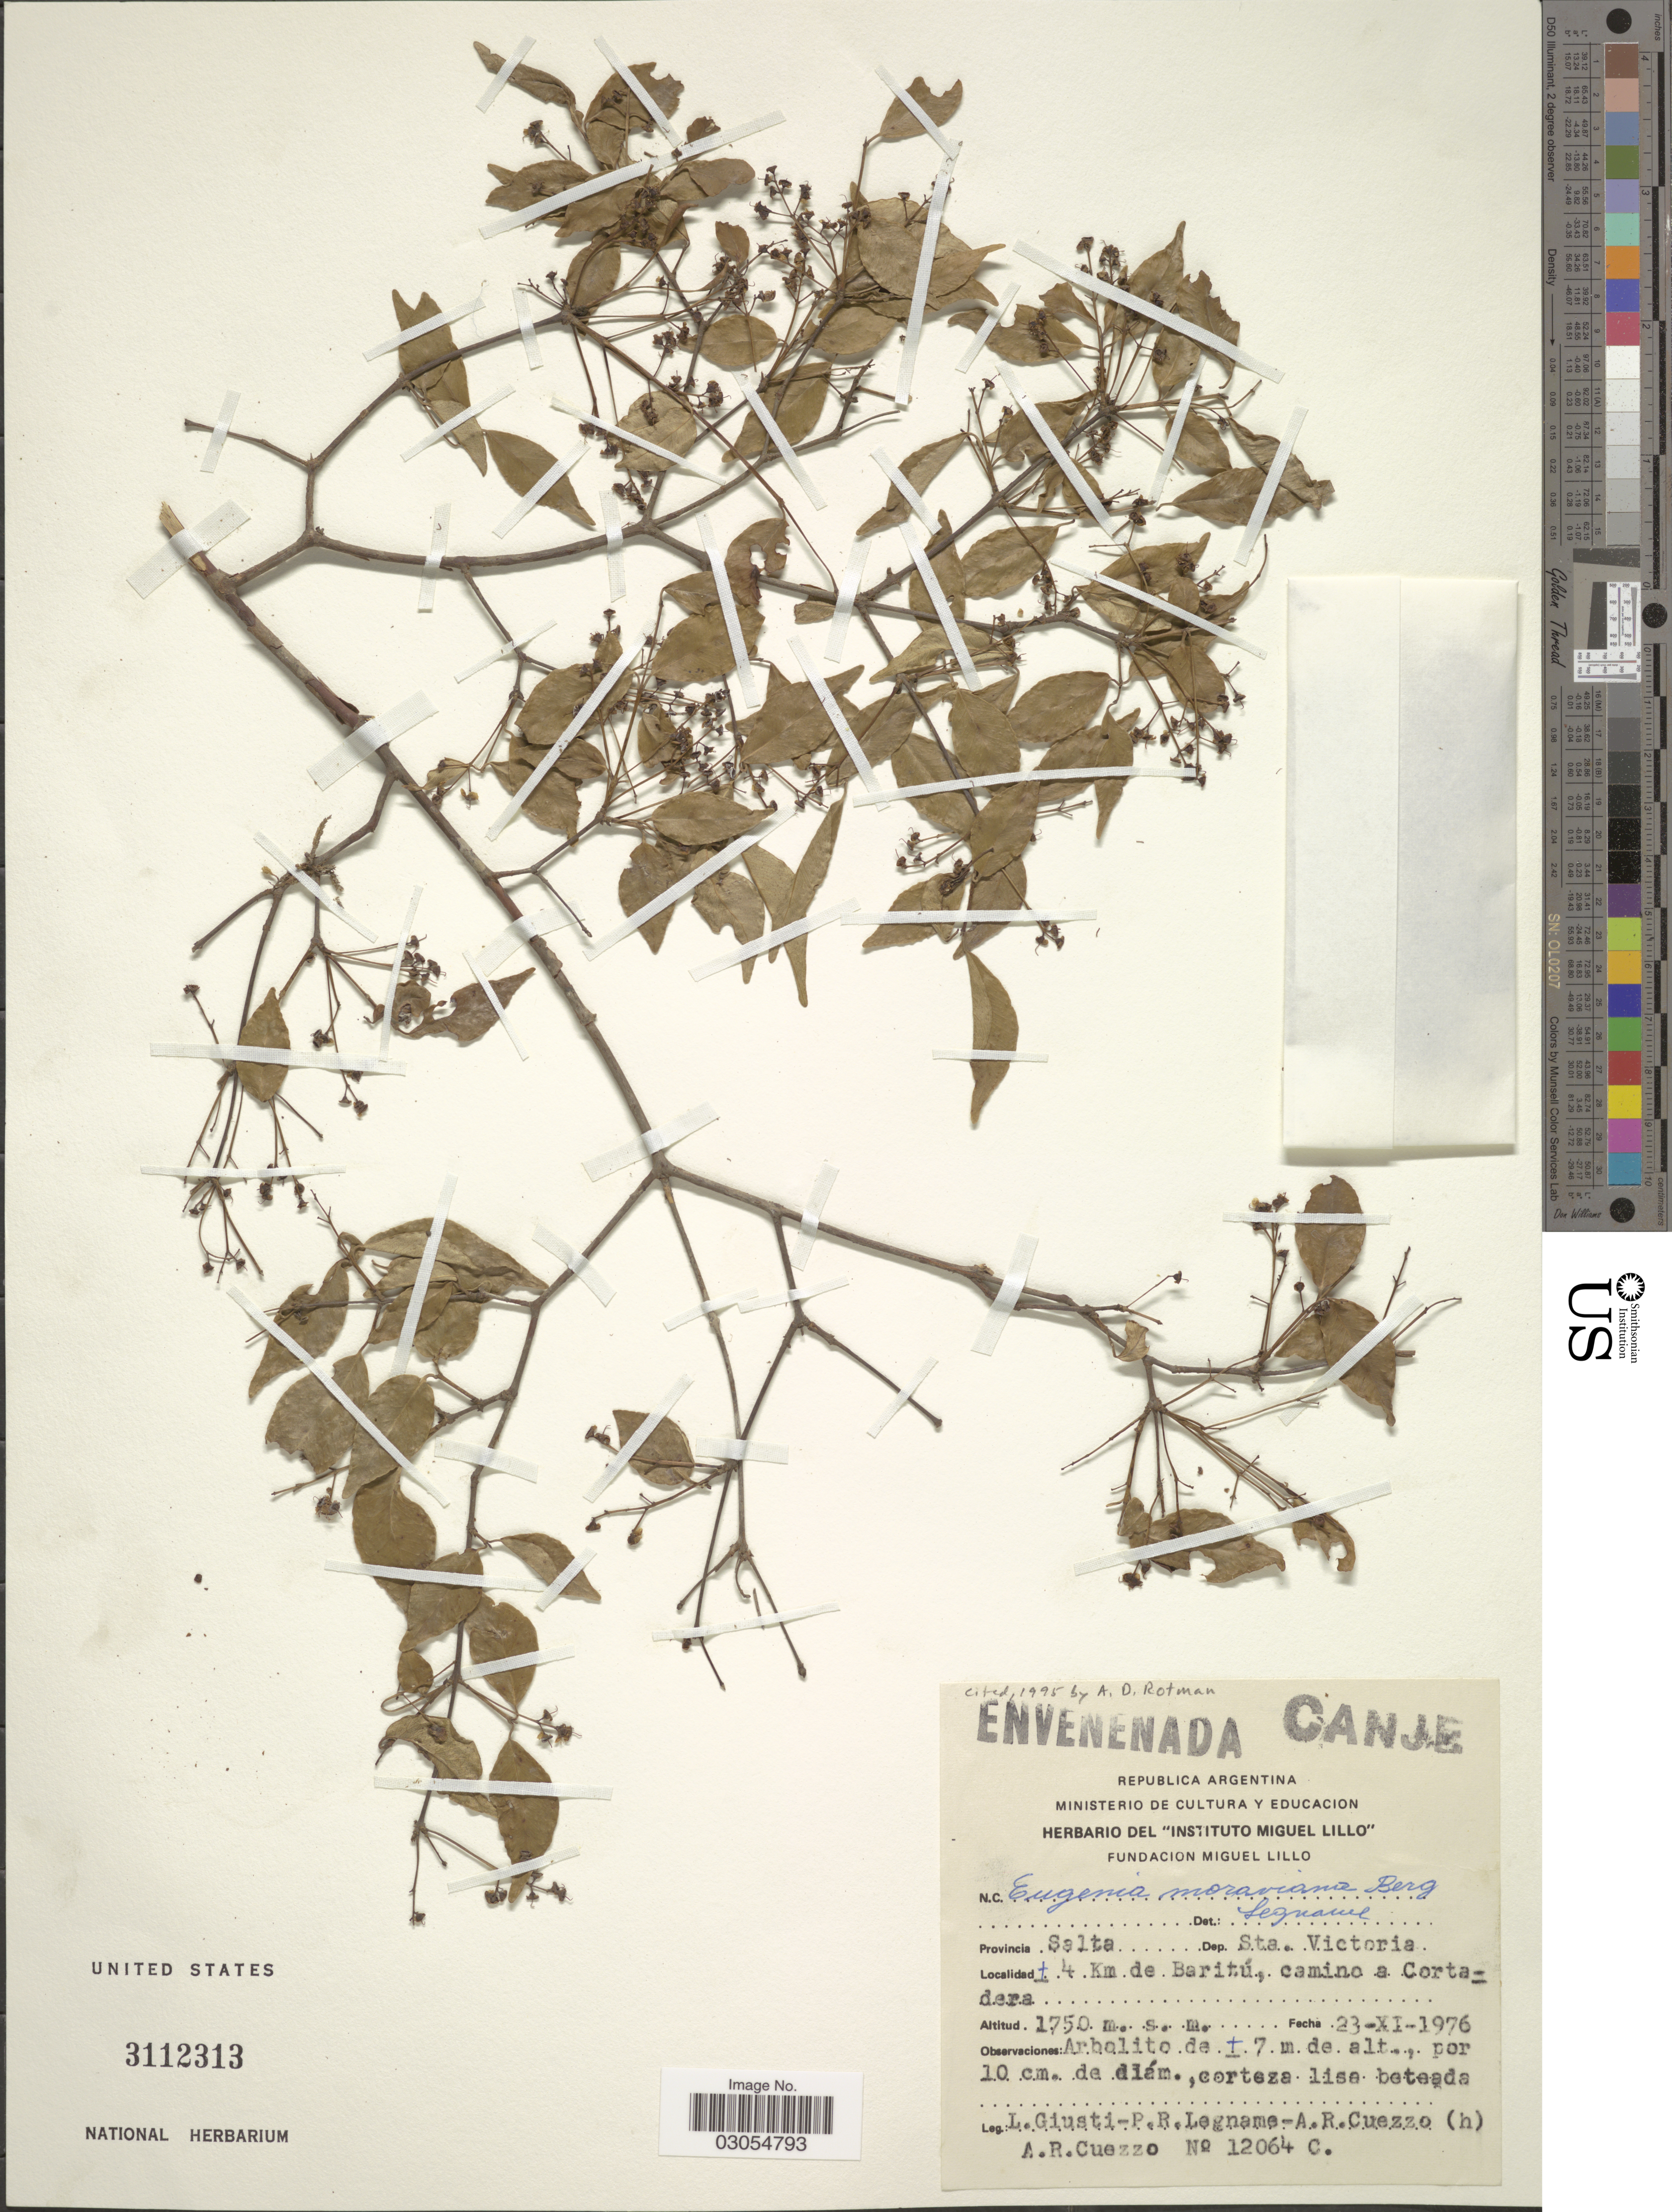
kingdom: Plantae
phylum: Tracheophyta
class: Magnoliopsida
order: Myrtales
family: Myrtaceae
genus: Eugenia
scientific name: Eugenia modesta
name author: DC.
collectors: L. Giusti, P. R. Legname & A. Cuezzo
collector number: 12064C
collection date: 1976-11-23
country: Argentina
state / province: Salta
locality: Dep. Sta. Victoria. ± 4 Km de Baritú, camino a Cortadera.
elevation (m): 1750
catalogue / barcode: US 3112313